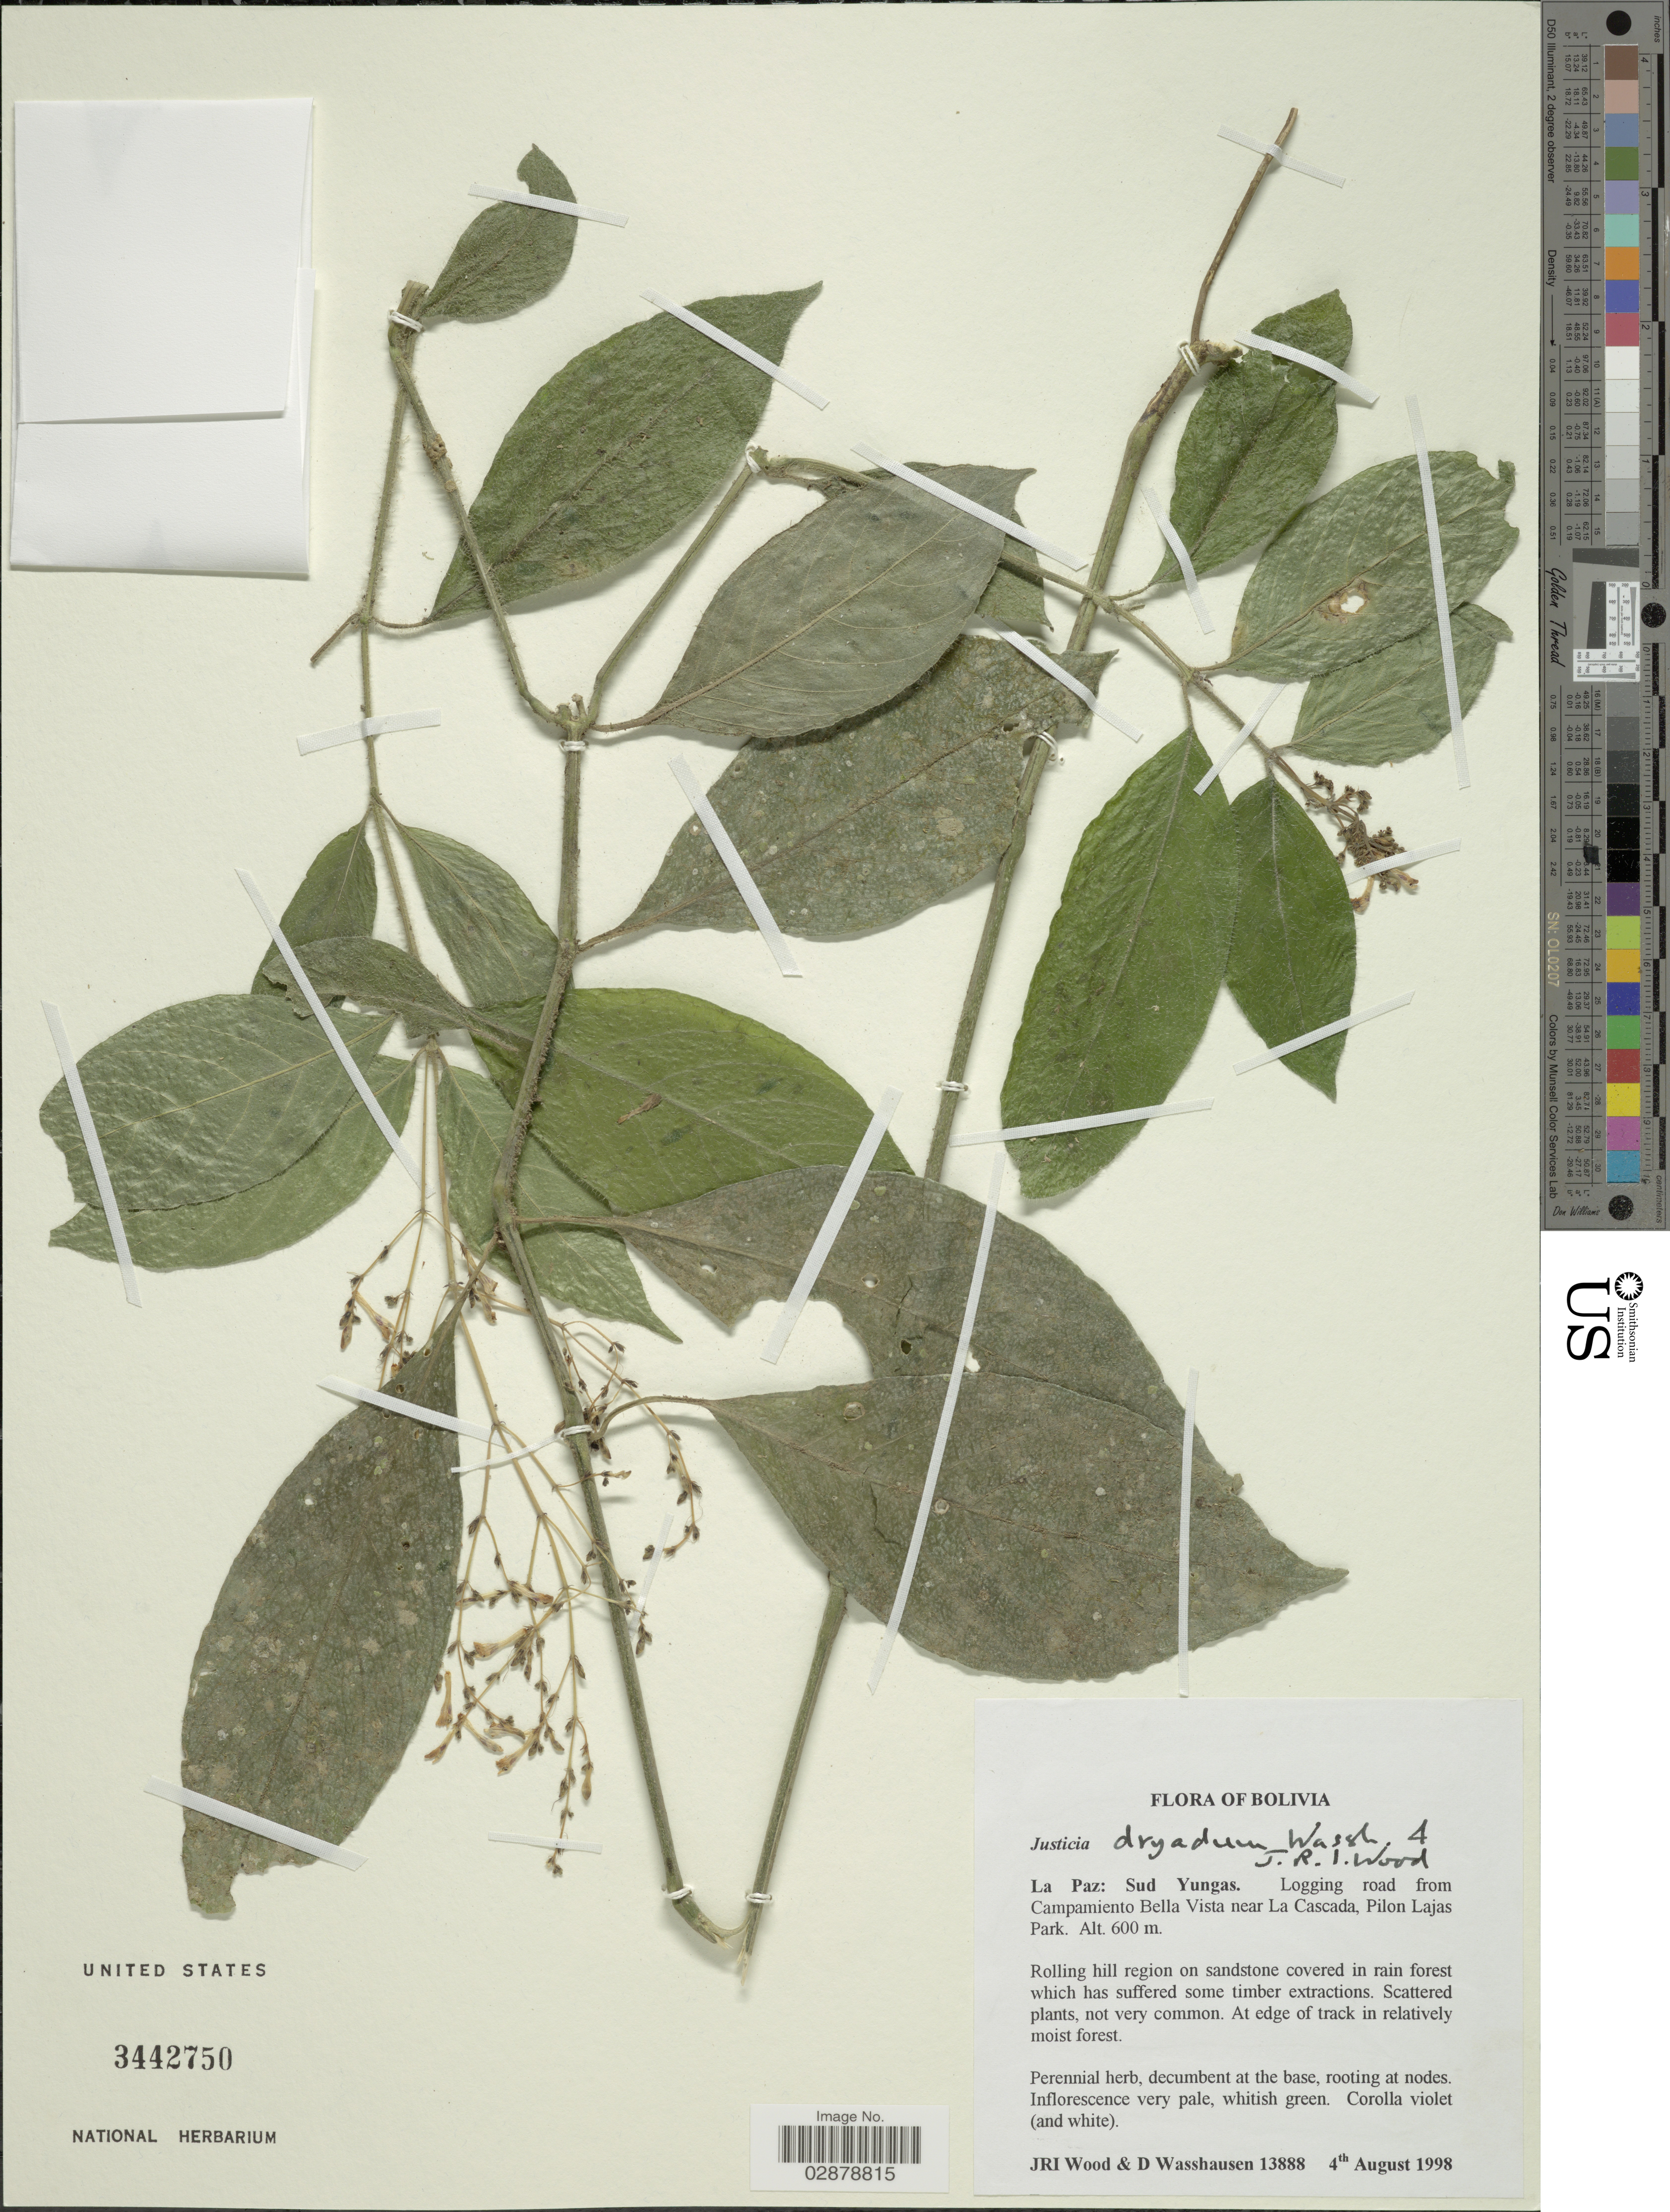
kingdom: Plantae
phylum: Tracheophyta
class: Magnoliopsida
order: Lamiales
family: Acanthaceae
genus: Justicia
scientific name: Justicia dryadum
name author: Wassh. & J.R.I. Wood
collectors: J. R. I. Wood & D. C. Wasshausen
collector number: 13888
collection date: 1998-08-04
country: Bolivia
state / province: La Paz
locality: Sud Yungas. Logging road from Campamiento Bella Vista near La Cascada, Pilon Lajas Park.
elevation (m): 600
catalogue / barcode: US 3442750